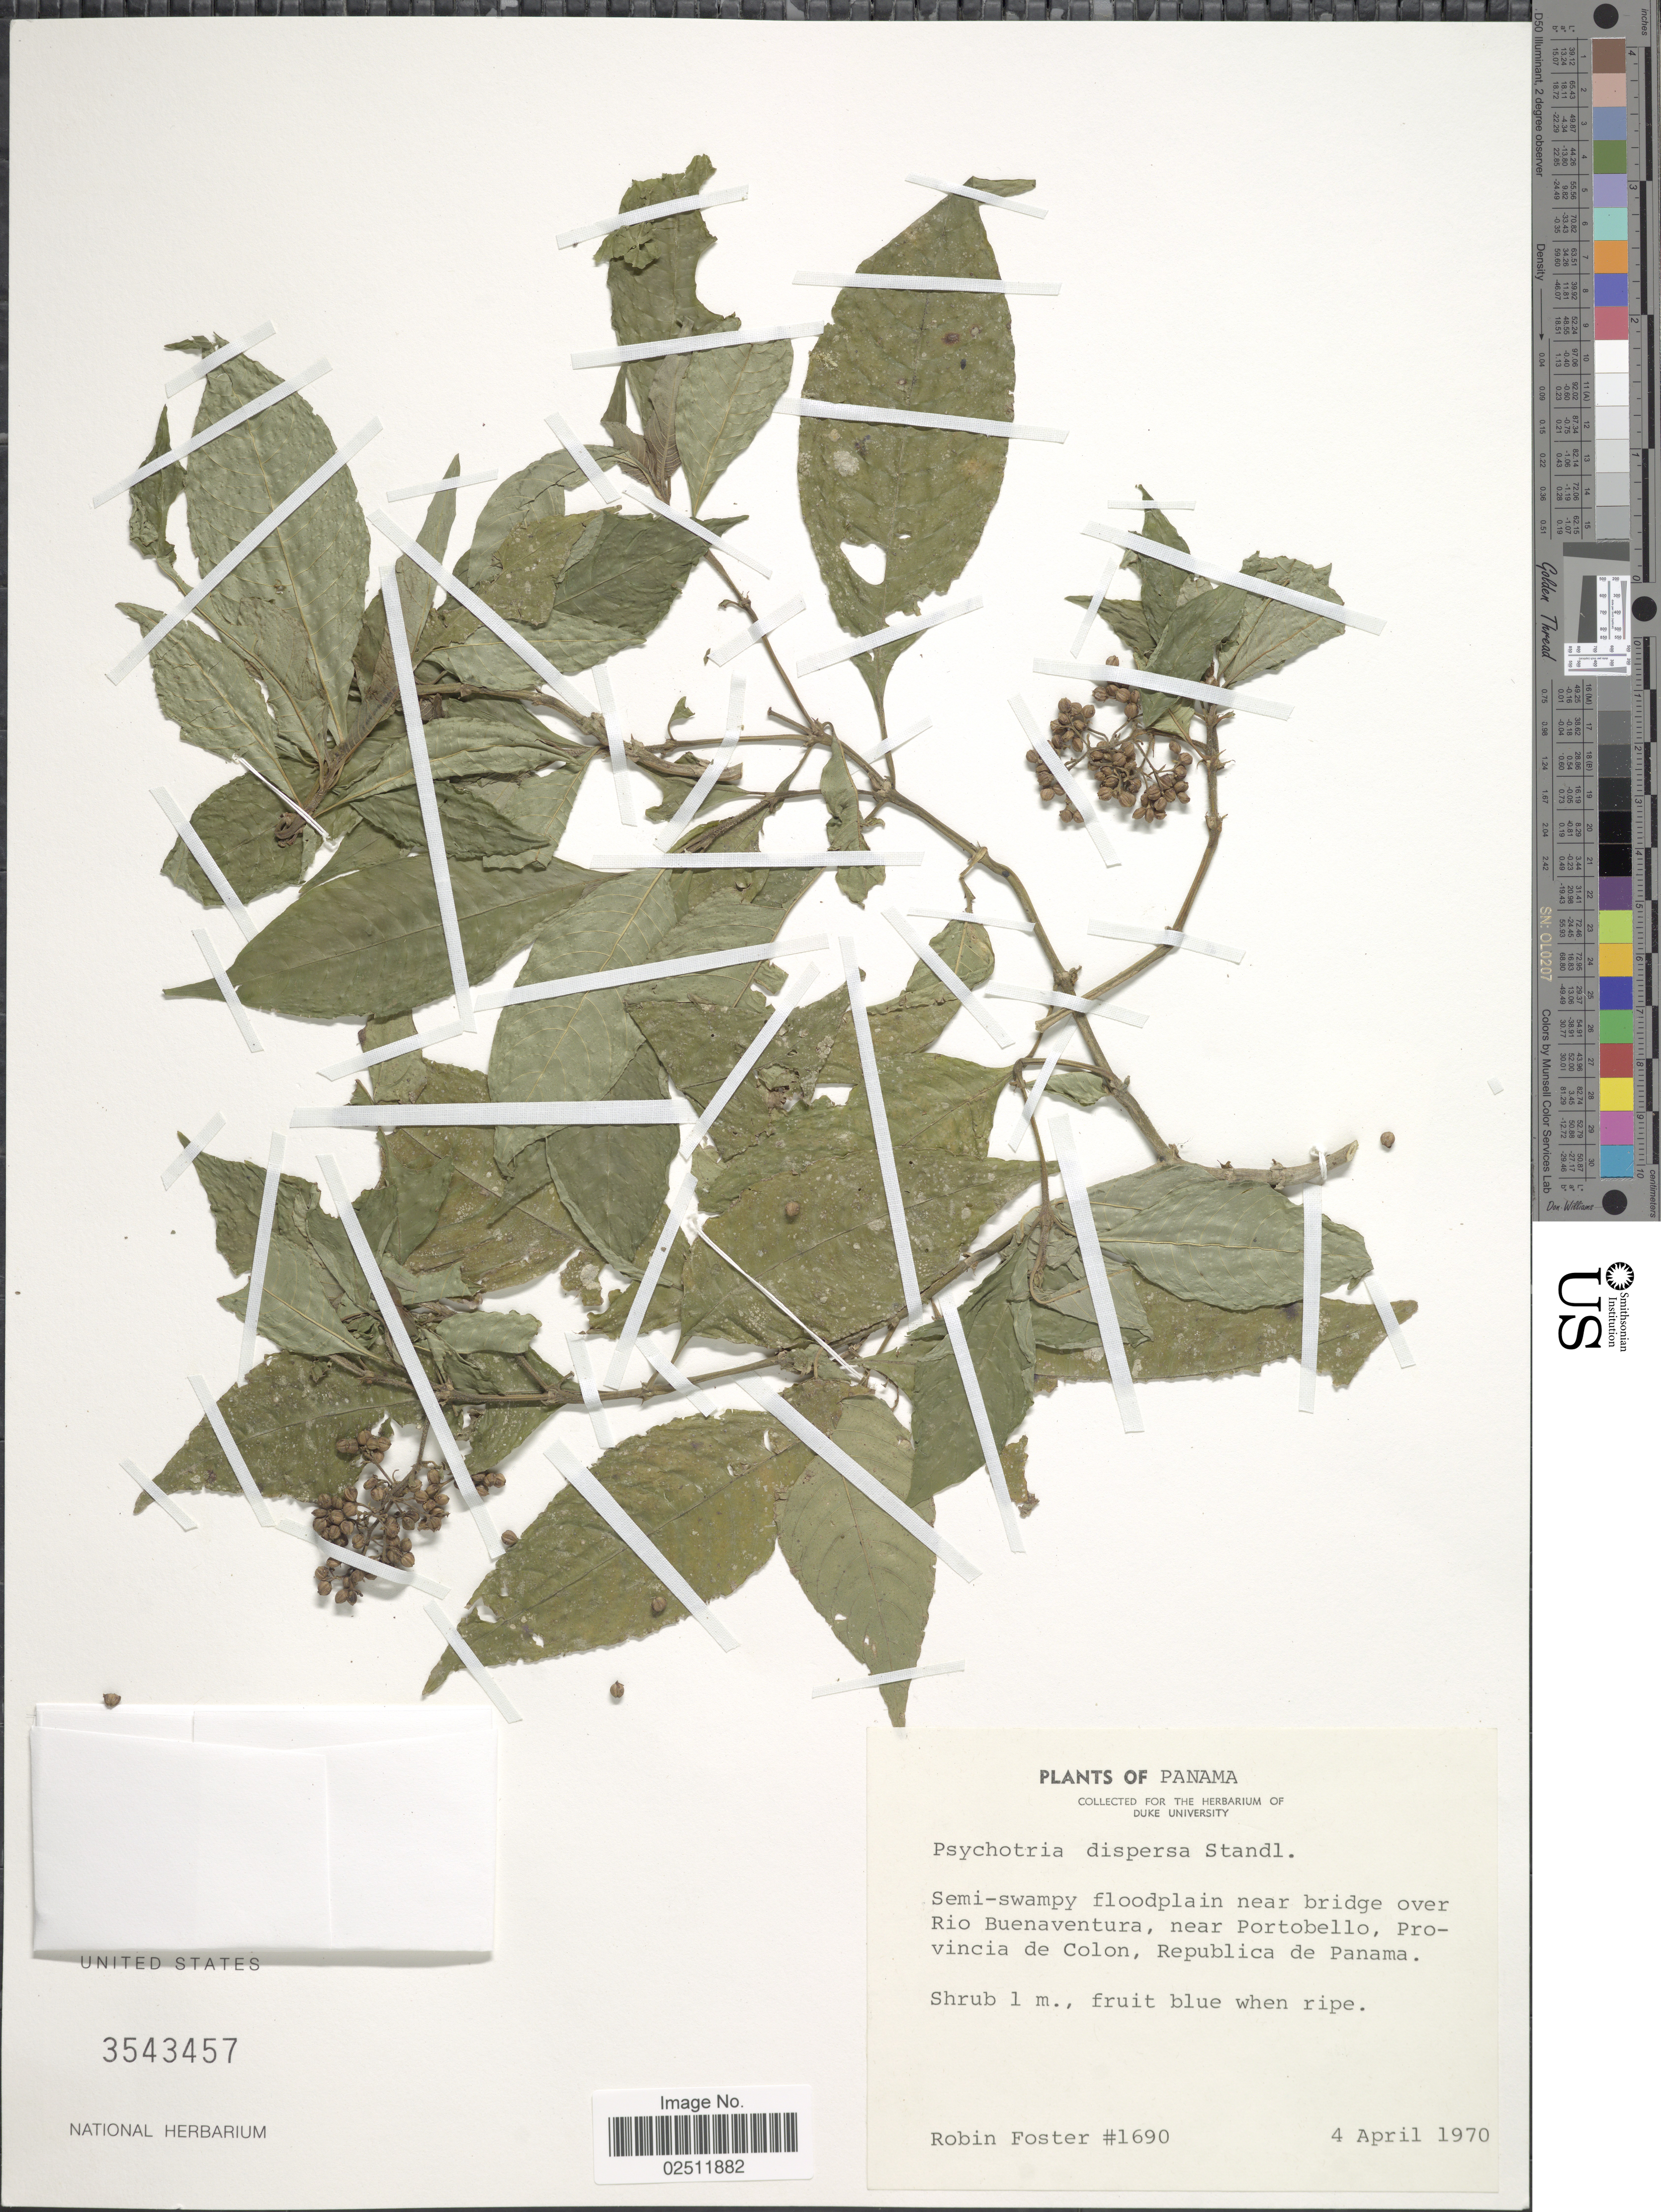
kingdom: Plantae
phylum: Tracheophyta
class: Magnoliopsida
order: Gentianales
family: Rubiaceae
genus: Psychotria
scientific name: Psychotria cyanococca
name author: Seem. ex Dombrain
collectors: R. B. Foster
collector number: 1690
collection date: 1970-04-04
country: Panama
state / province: Colón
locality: Semi-swampy floodplain near bridge over Rio Buenaventura, near Portobello, Republica de Panama.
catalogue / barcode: US 3543457